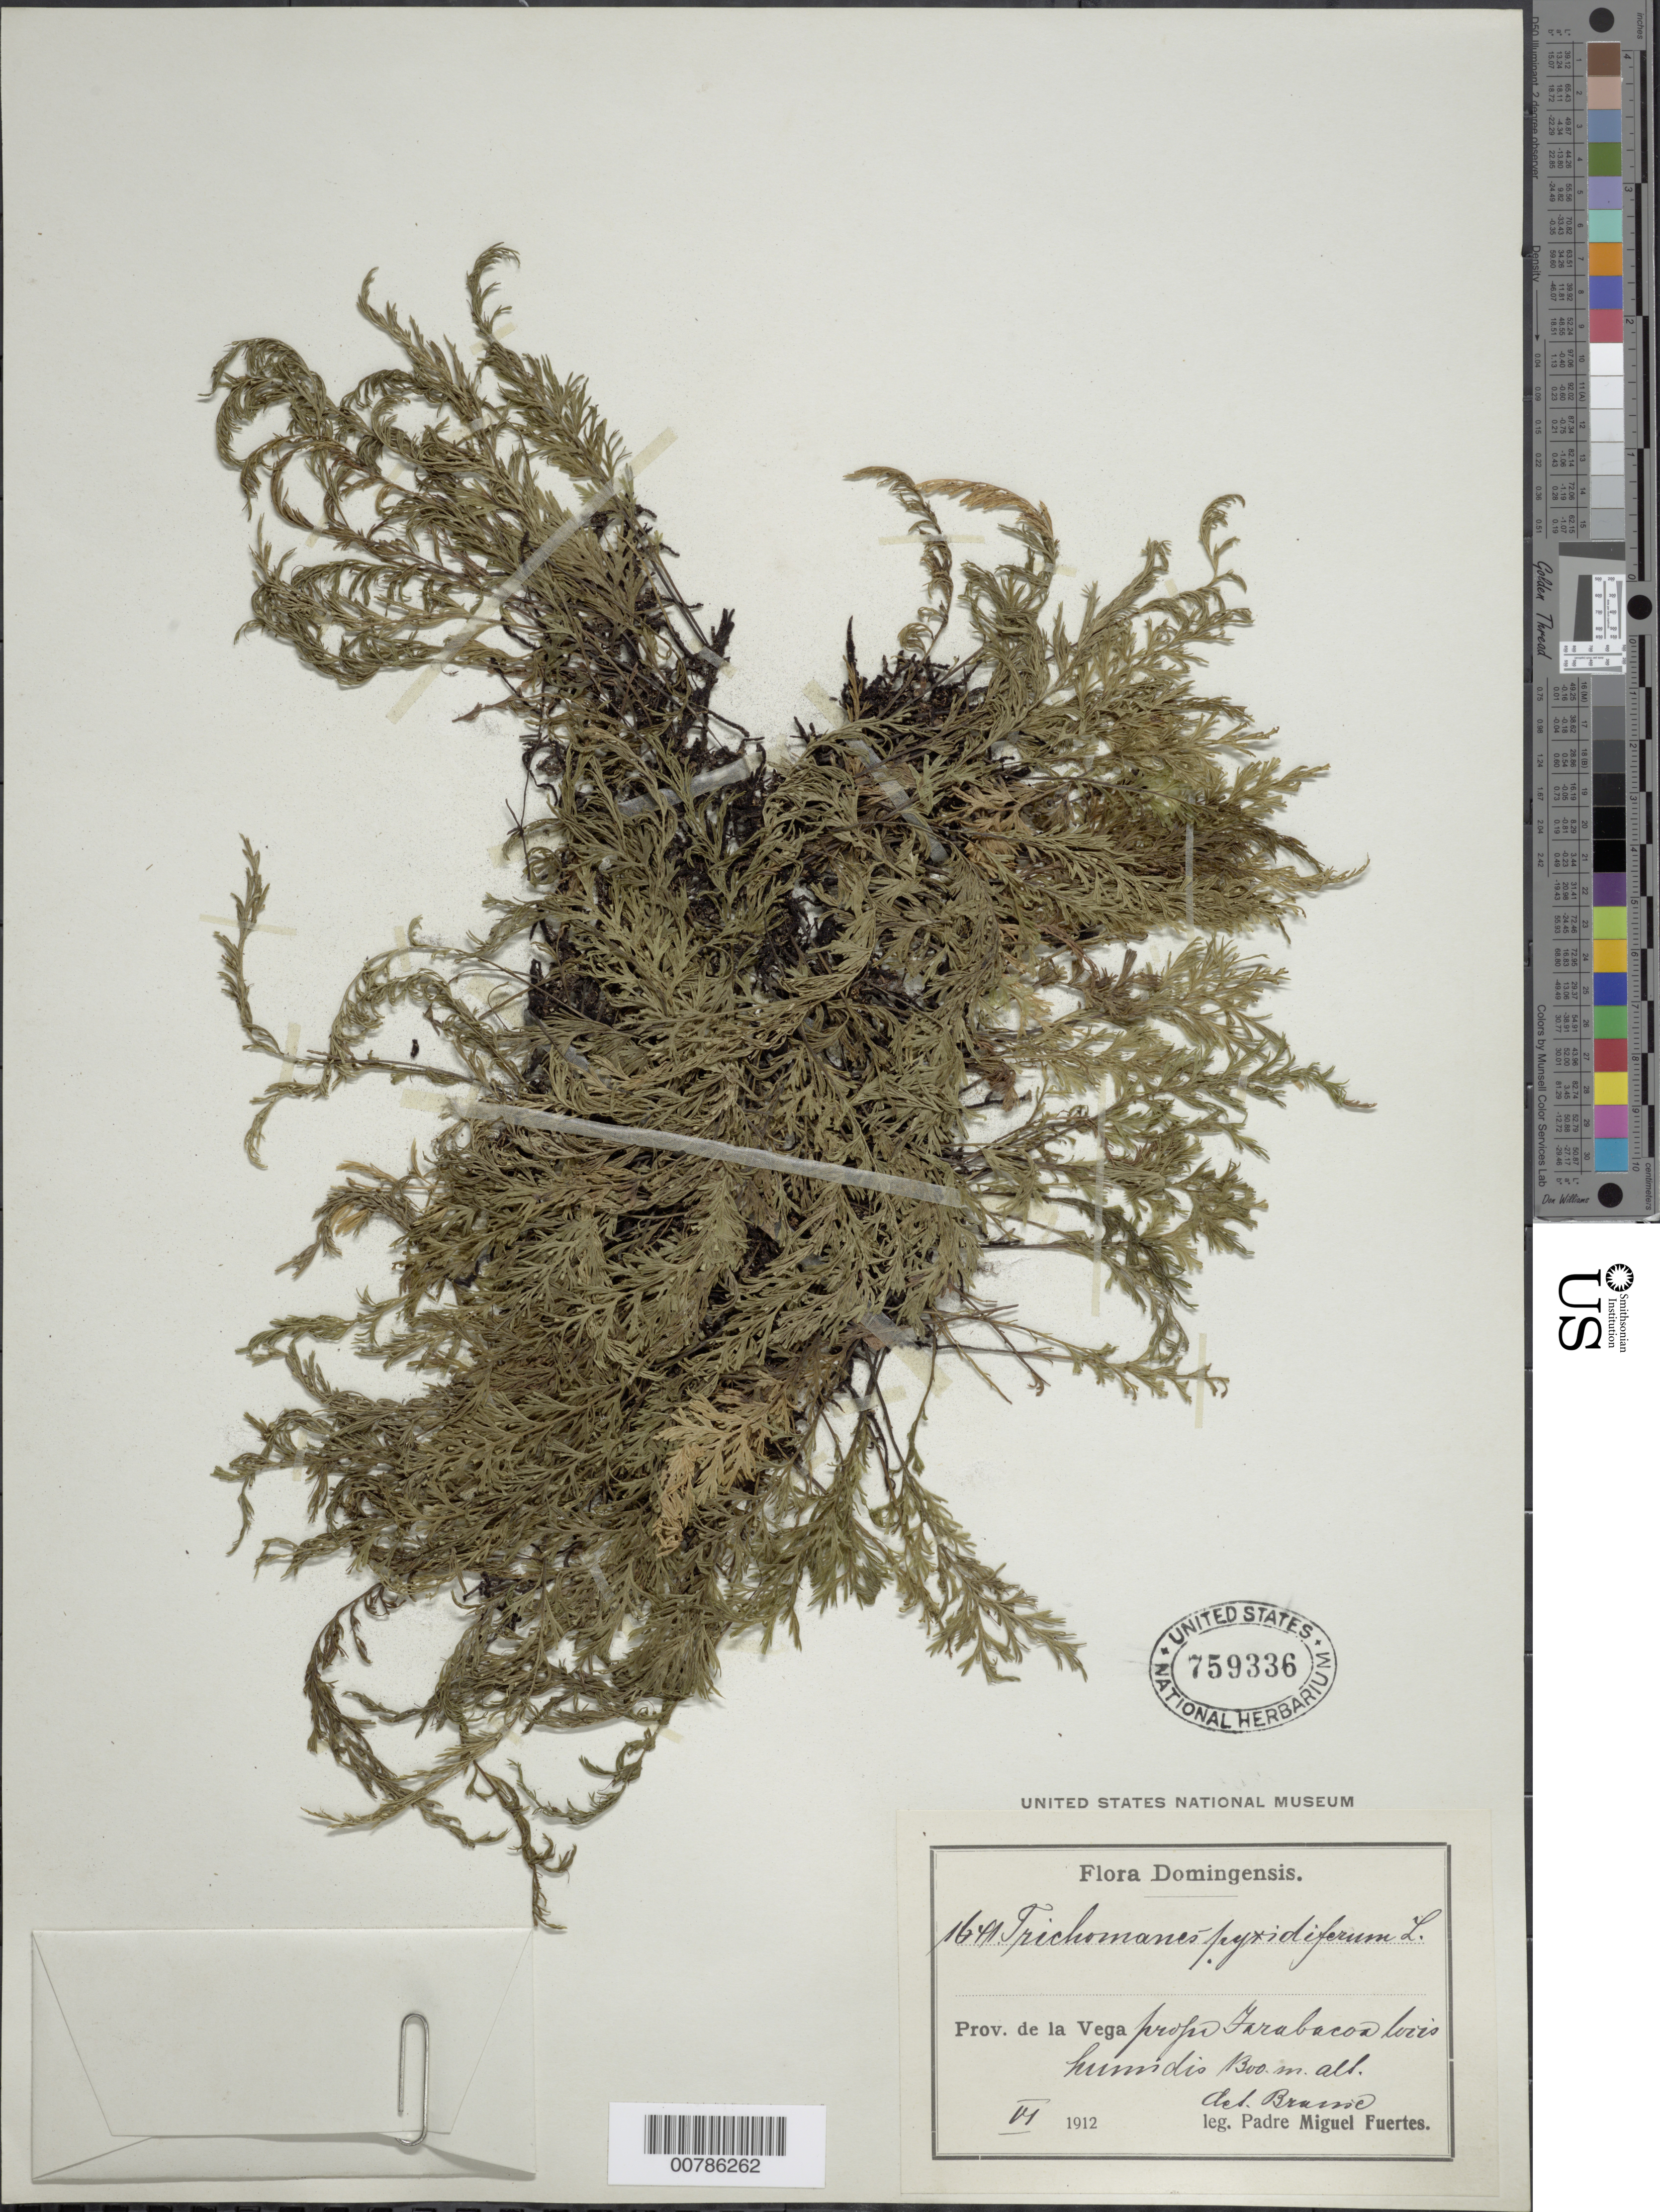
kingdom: Plantae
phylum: Tracheophyta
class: Polypodiopsida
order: Hymenophyllales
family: Hymenophyllaceae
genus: Polyphlebium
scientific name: Polyphlebium hymenophylloides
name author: (Bosch) Ebihara & Dubuisson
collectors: M. D. Fuertes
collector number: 1611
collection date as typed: Jun 1910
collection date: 1910-06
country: Dominican Republic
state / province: La Vega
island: Hispaniola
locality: Jarabacoa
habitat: Sylvis humidis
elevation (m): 1300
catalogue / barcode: US 759336